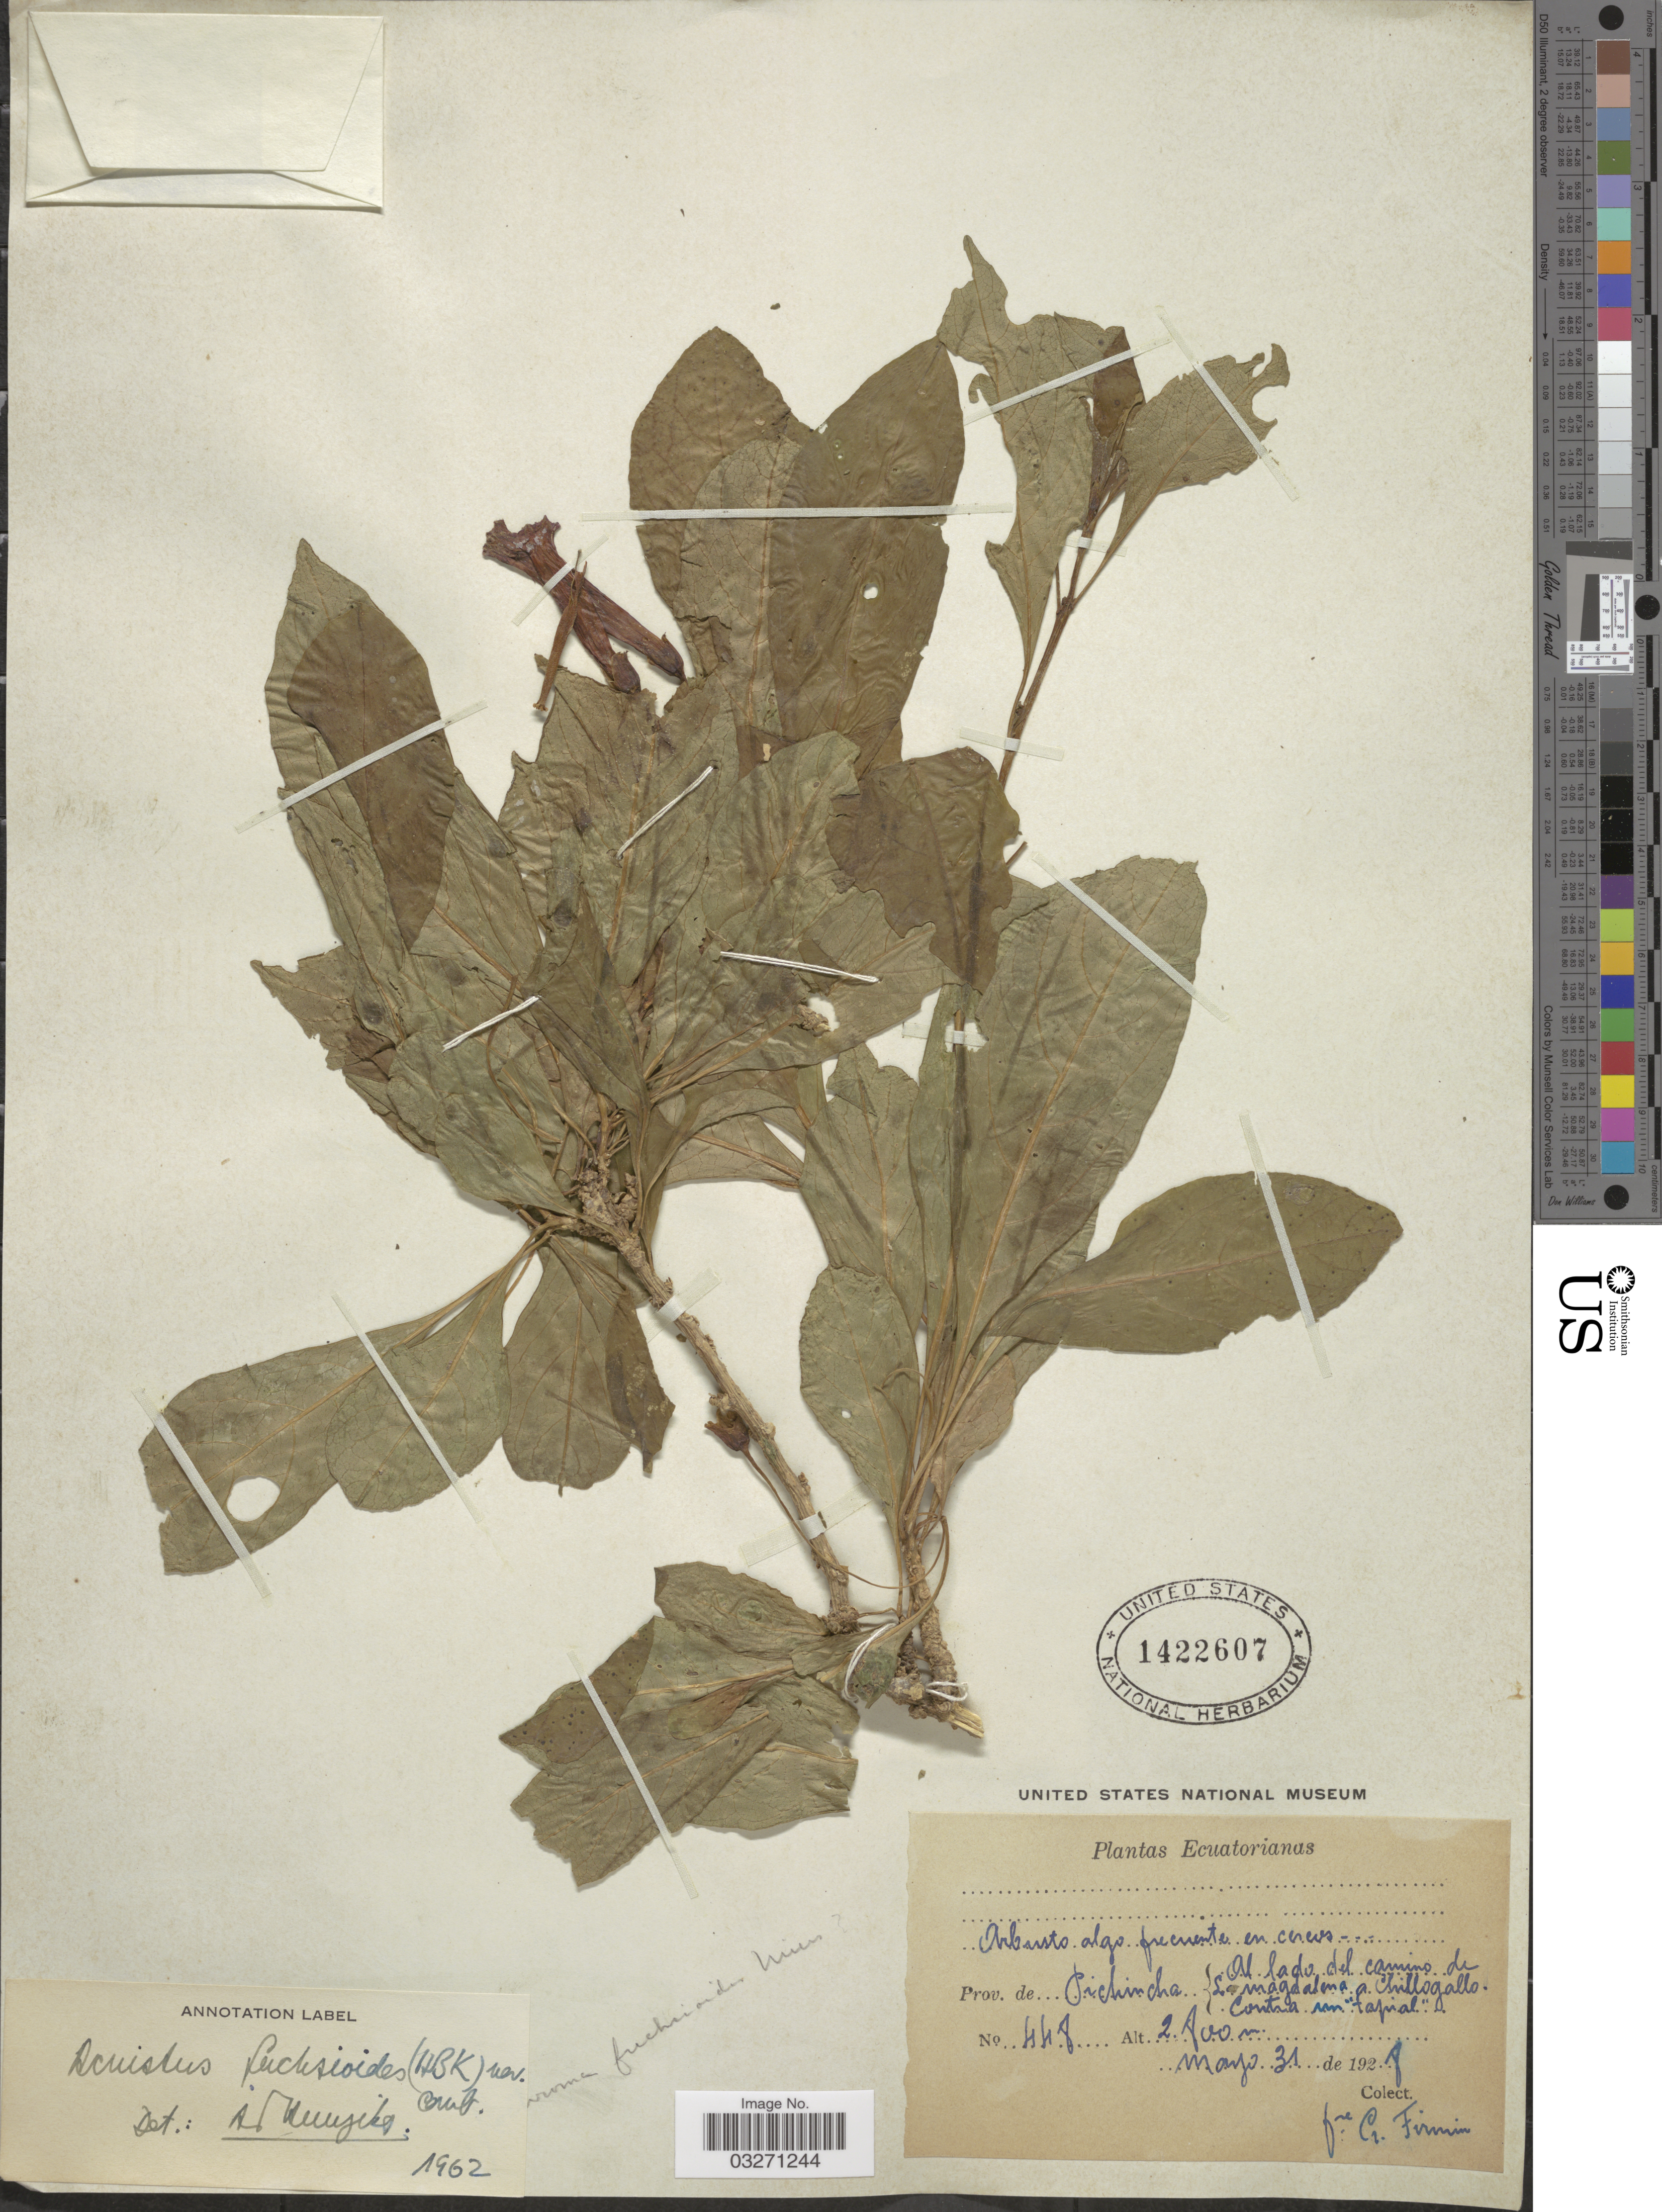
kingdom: Plantae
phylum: Tracheophyta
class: Magnoliopsida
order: Solanales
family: Solanaceae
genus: Iochroma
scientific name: Iochroma fuchsioides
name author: (Bonpl.) Miers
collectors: F. Firmin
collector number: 448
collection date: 1928-05-31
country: Ecuador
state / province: Pichincha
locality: Al lado del camino de La Magdalena a Chillogallo.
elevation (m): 2800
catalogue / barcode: US 1422607